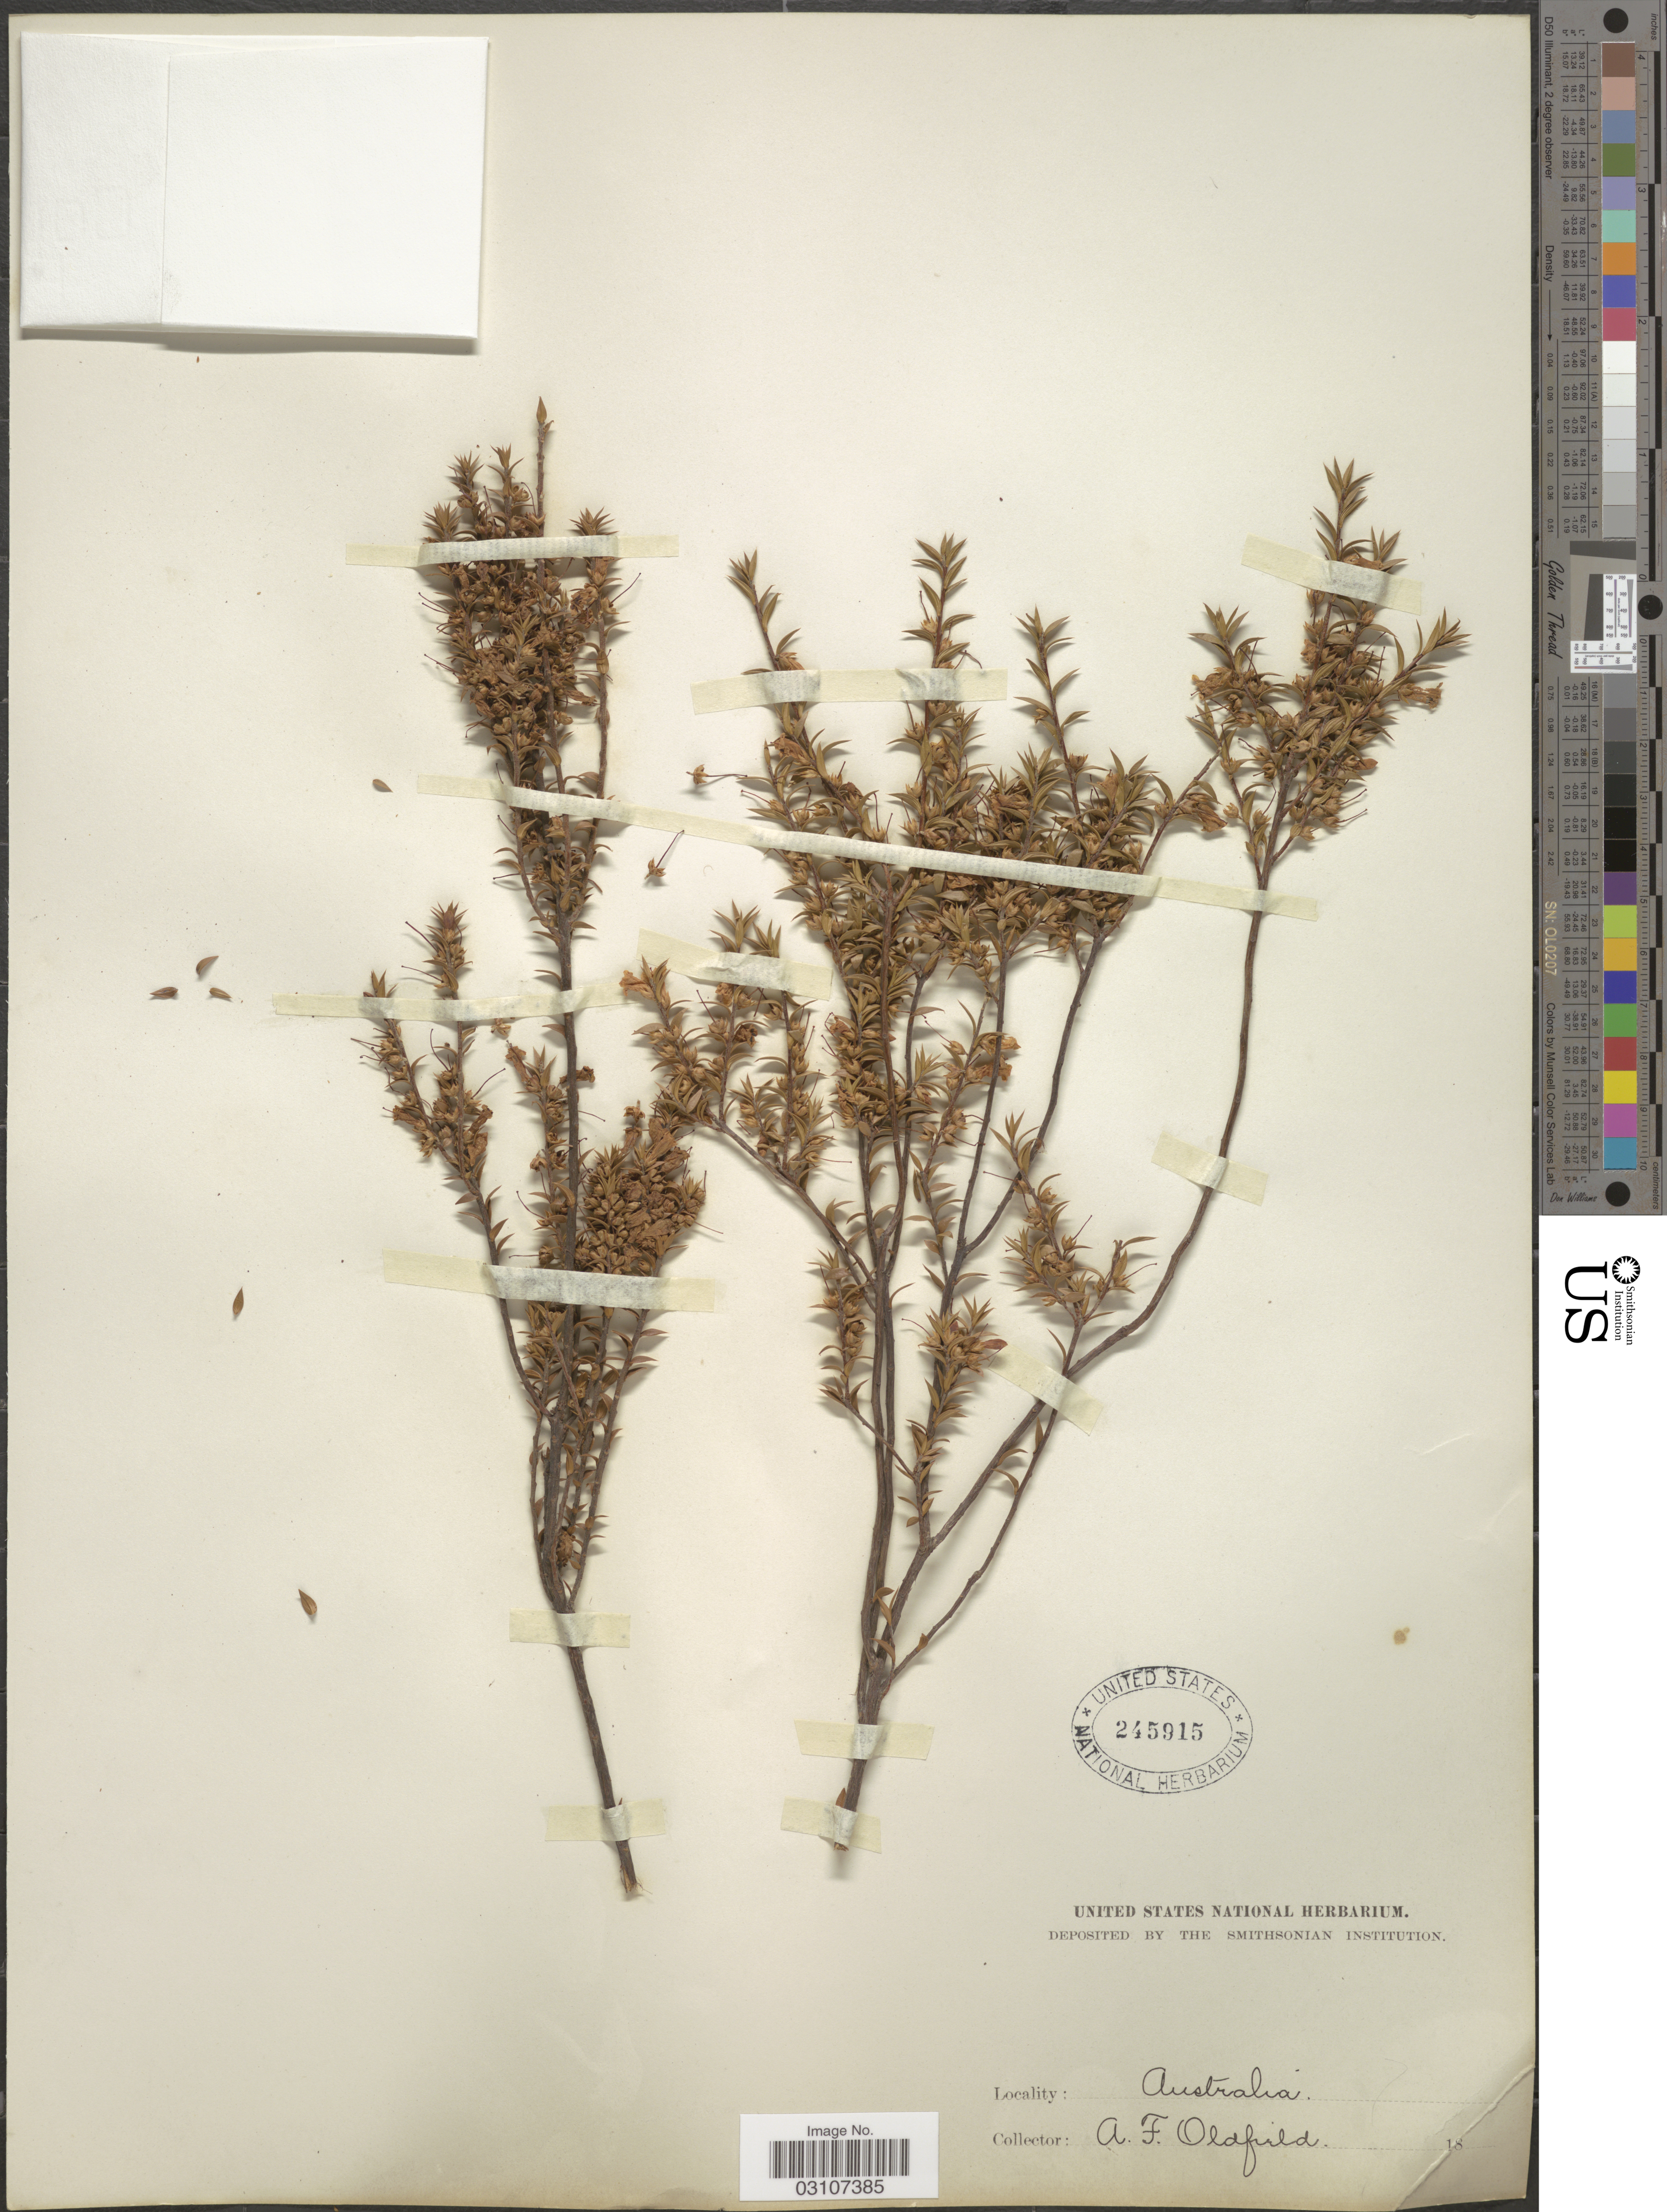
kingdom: Plantae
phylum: Tracheophyta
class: Magnoliopsida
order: Ericales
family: Ericaceae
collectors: A. Oldfield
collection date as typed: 18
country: Australia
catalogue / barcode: US 245915